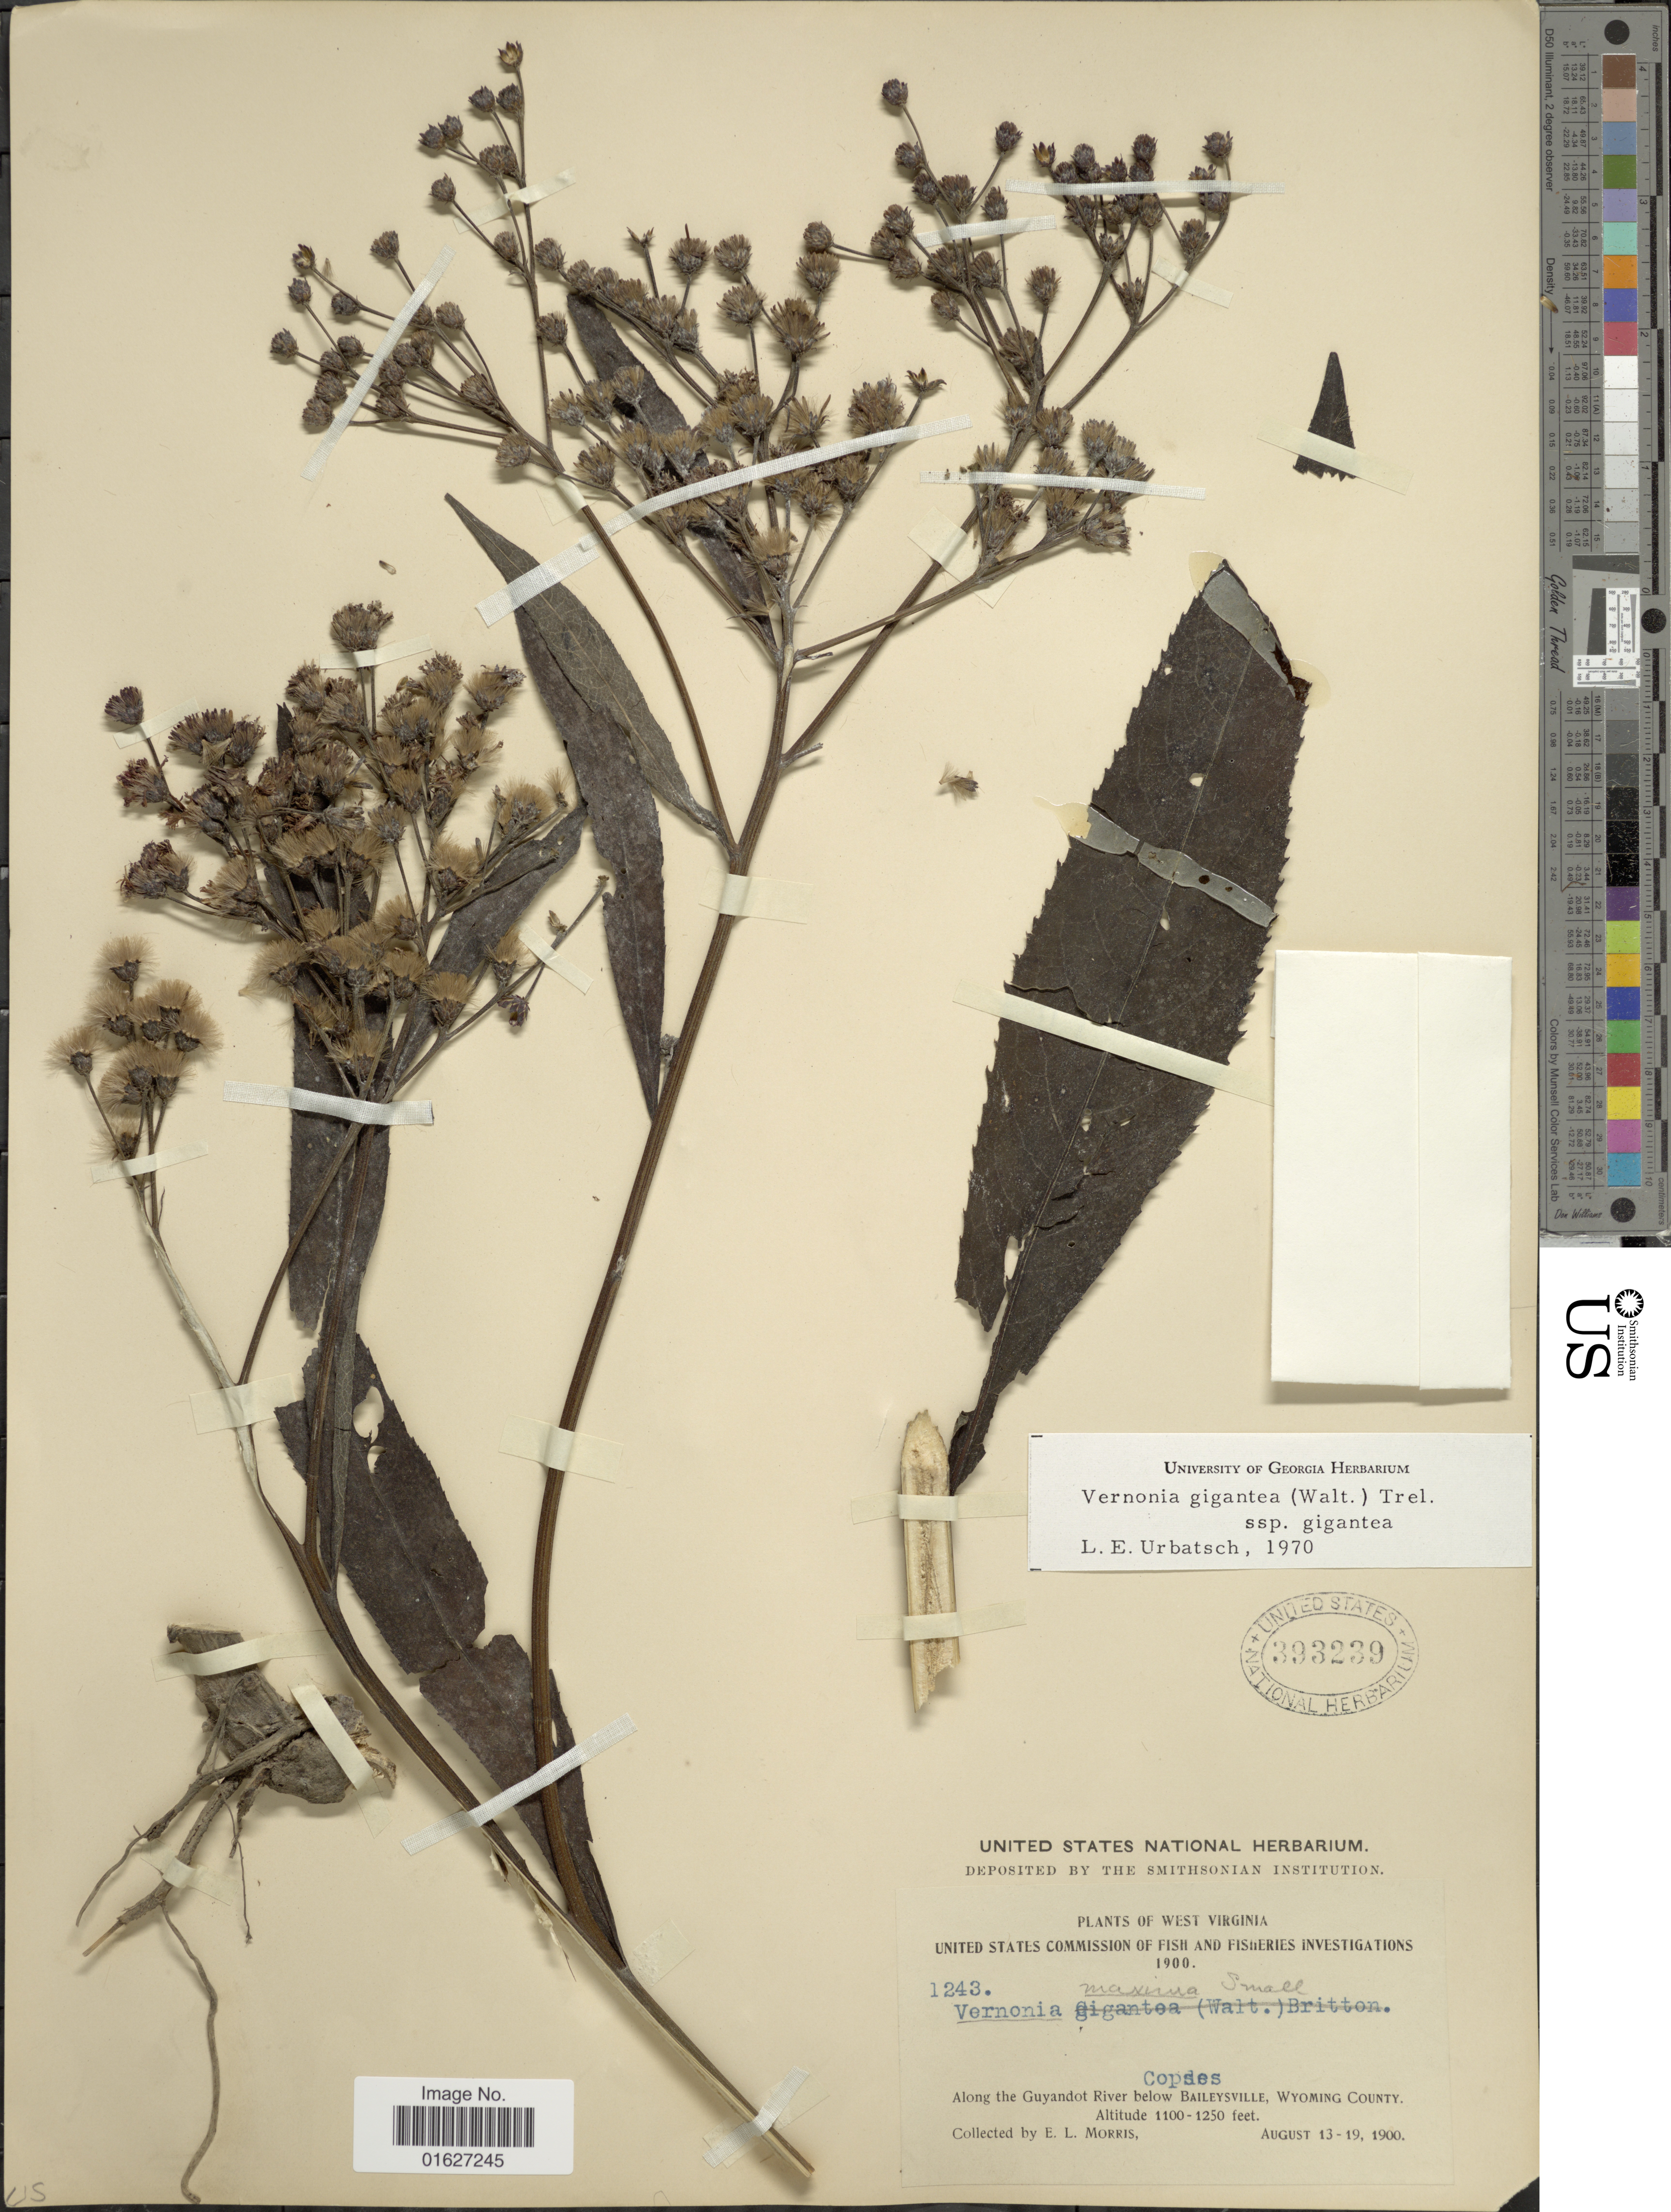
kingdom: Plantae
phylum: Tracheophyta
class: Magnoliopsida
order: Asterales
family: Asteraceae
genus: Vernonia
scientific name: Vernonia gigantea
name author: (Walter) Trel.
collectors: E. Morris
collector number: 1243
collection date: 1900-08-13/1900-08-19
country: United States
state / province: West Virginia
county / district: Wyoming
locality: West Virginia. along the Guyandot River below Baileysville, Wyoming County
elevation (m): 335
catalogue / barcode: US 393239